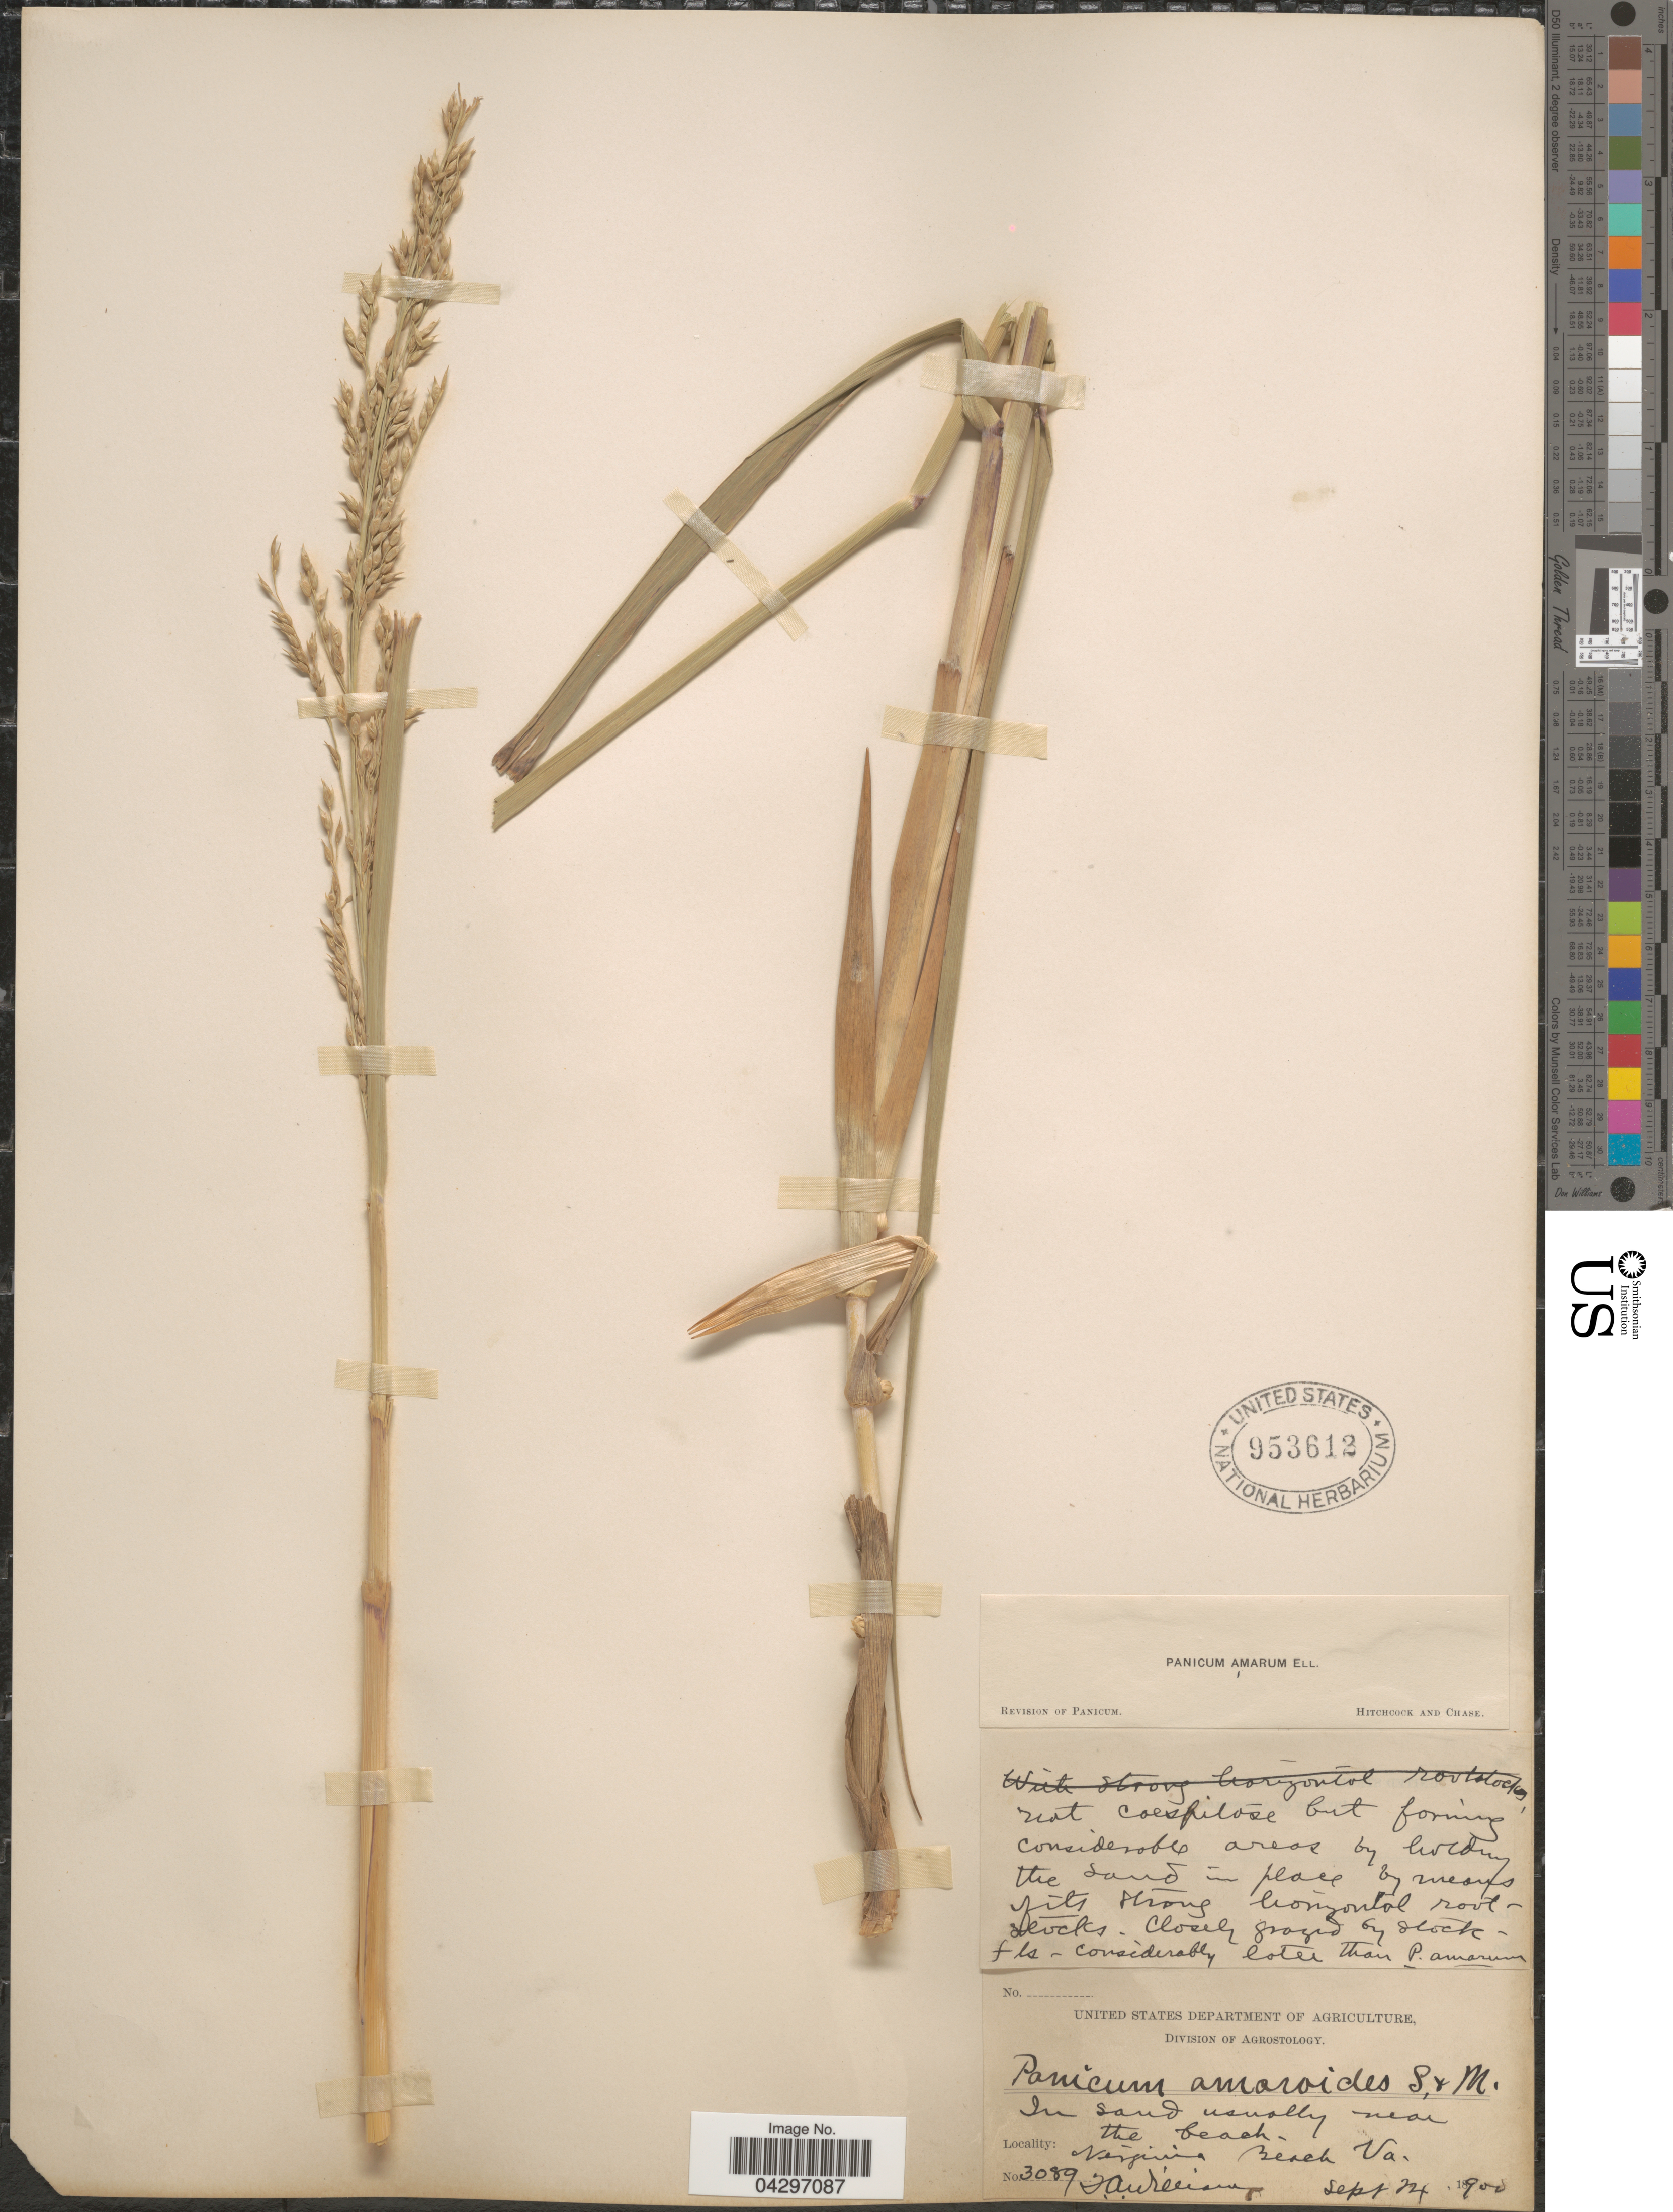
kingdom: Plantae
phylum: Tracheophyta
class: Liliopsida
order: Poales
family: Poaceae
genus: Panicum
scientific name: Panicum amarum var. amarulum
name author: (Hitchc. & Chase) Freckmann & Lelong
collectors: T. Williams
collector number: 3089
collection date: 1900-09-24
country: United States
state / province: Virginia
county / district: City of Virginia Beach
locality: In sand usually near the beach. Virginia Beach.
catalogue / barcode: US 953612